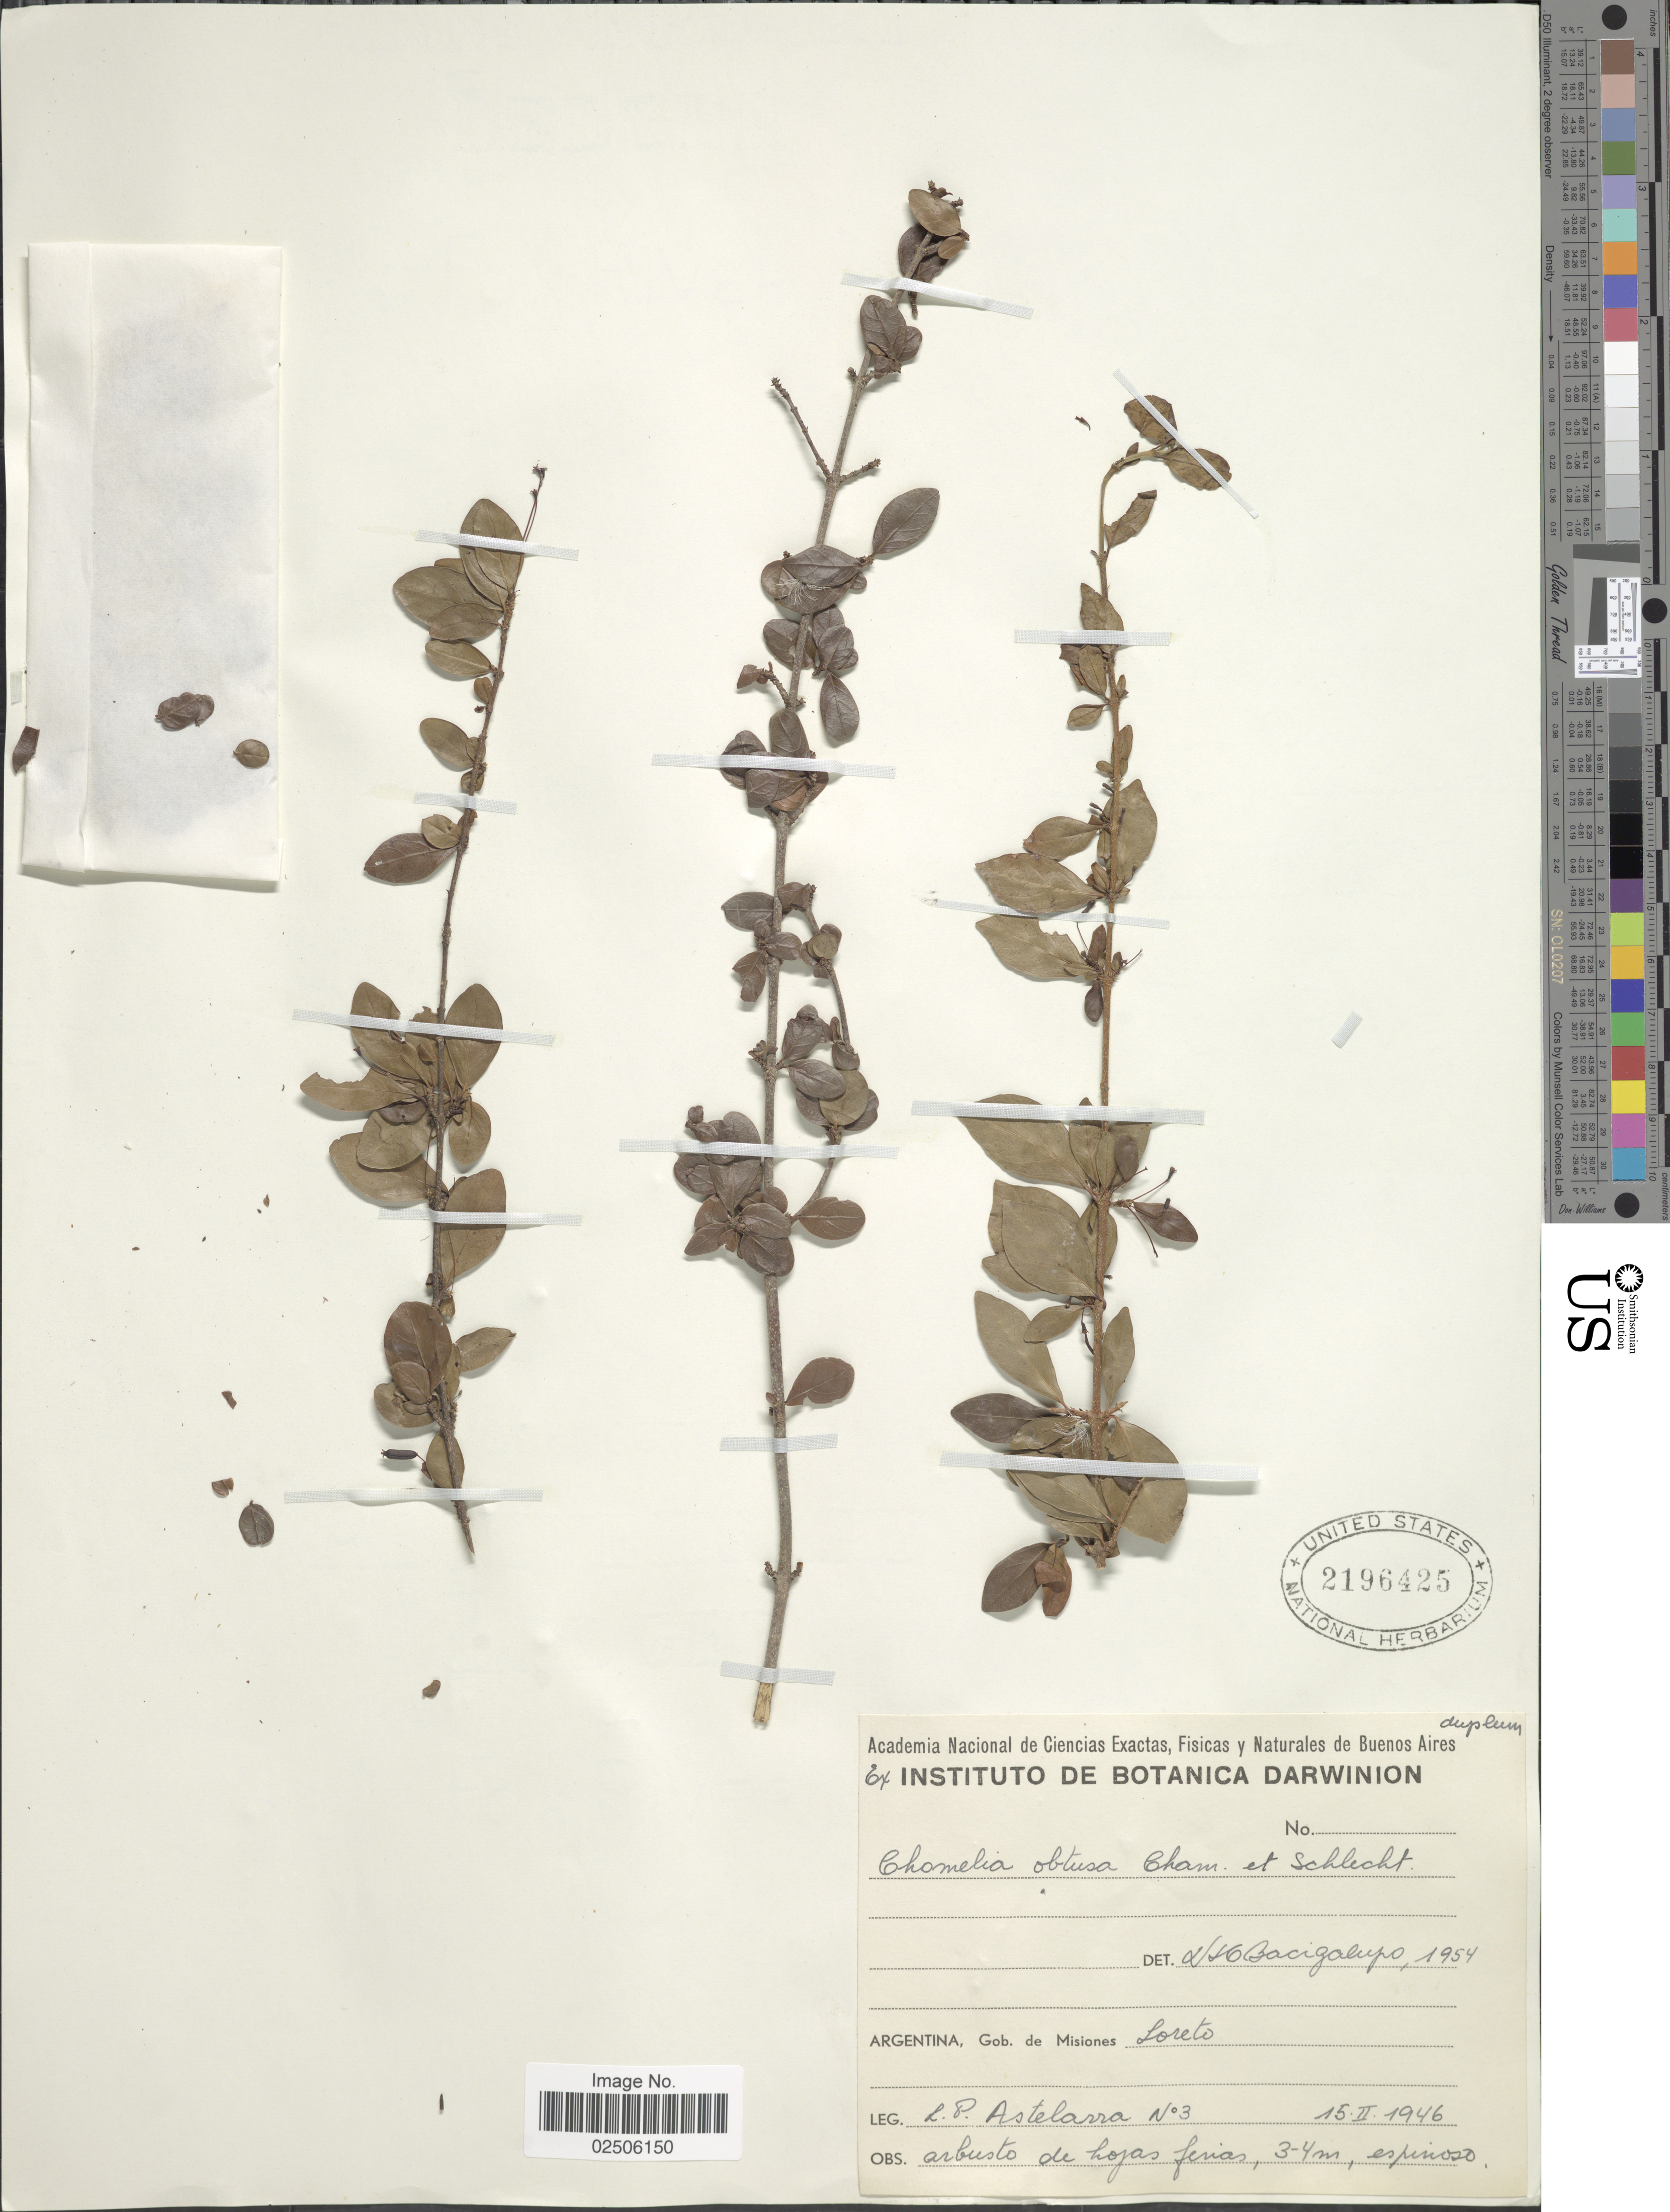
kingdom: Plantae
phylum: Tracheophyta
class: Magnoliopsida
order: Gentianales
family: Rubiaceae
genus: Chomelia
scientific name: Chomelia obtusa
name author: Cham. & Schltdl.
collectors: L. Astelarra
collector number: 3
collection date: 1946-02-15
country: Argentina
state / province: Misiones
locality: Gob. de Misiones, Loreto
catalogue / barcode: US 2196425